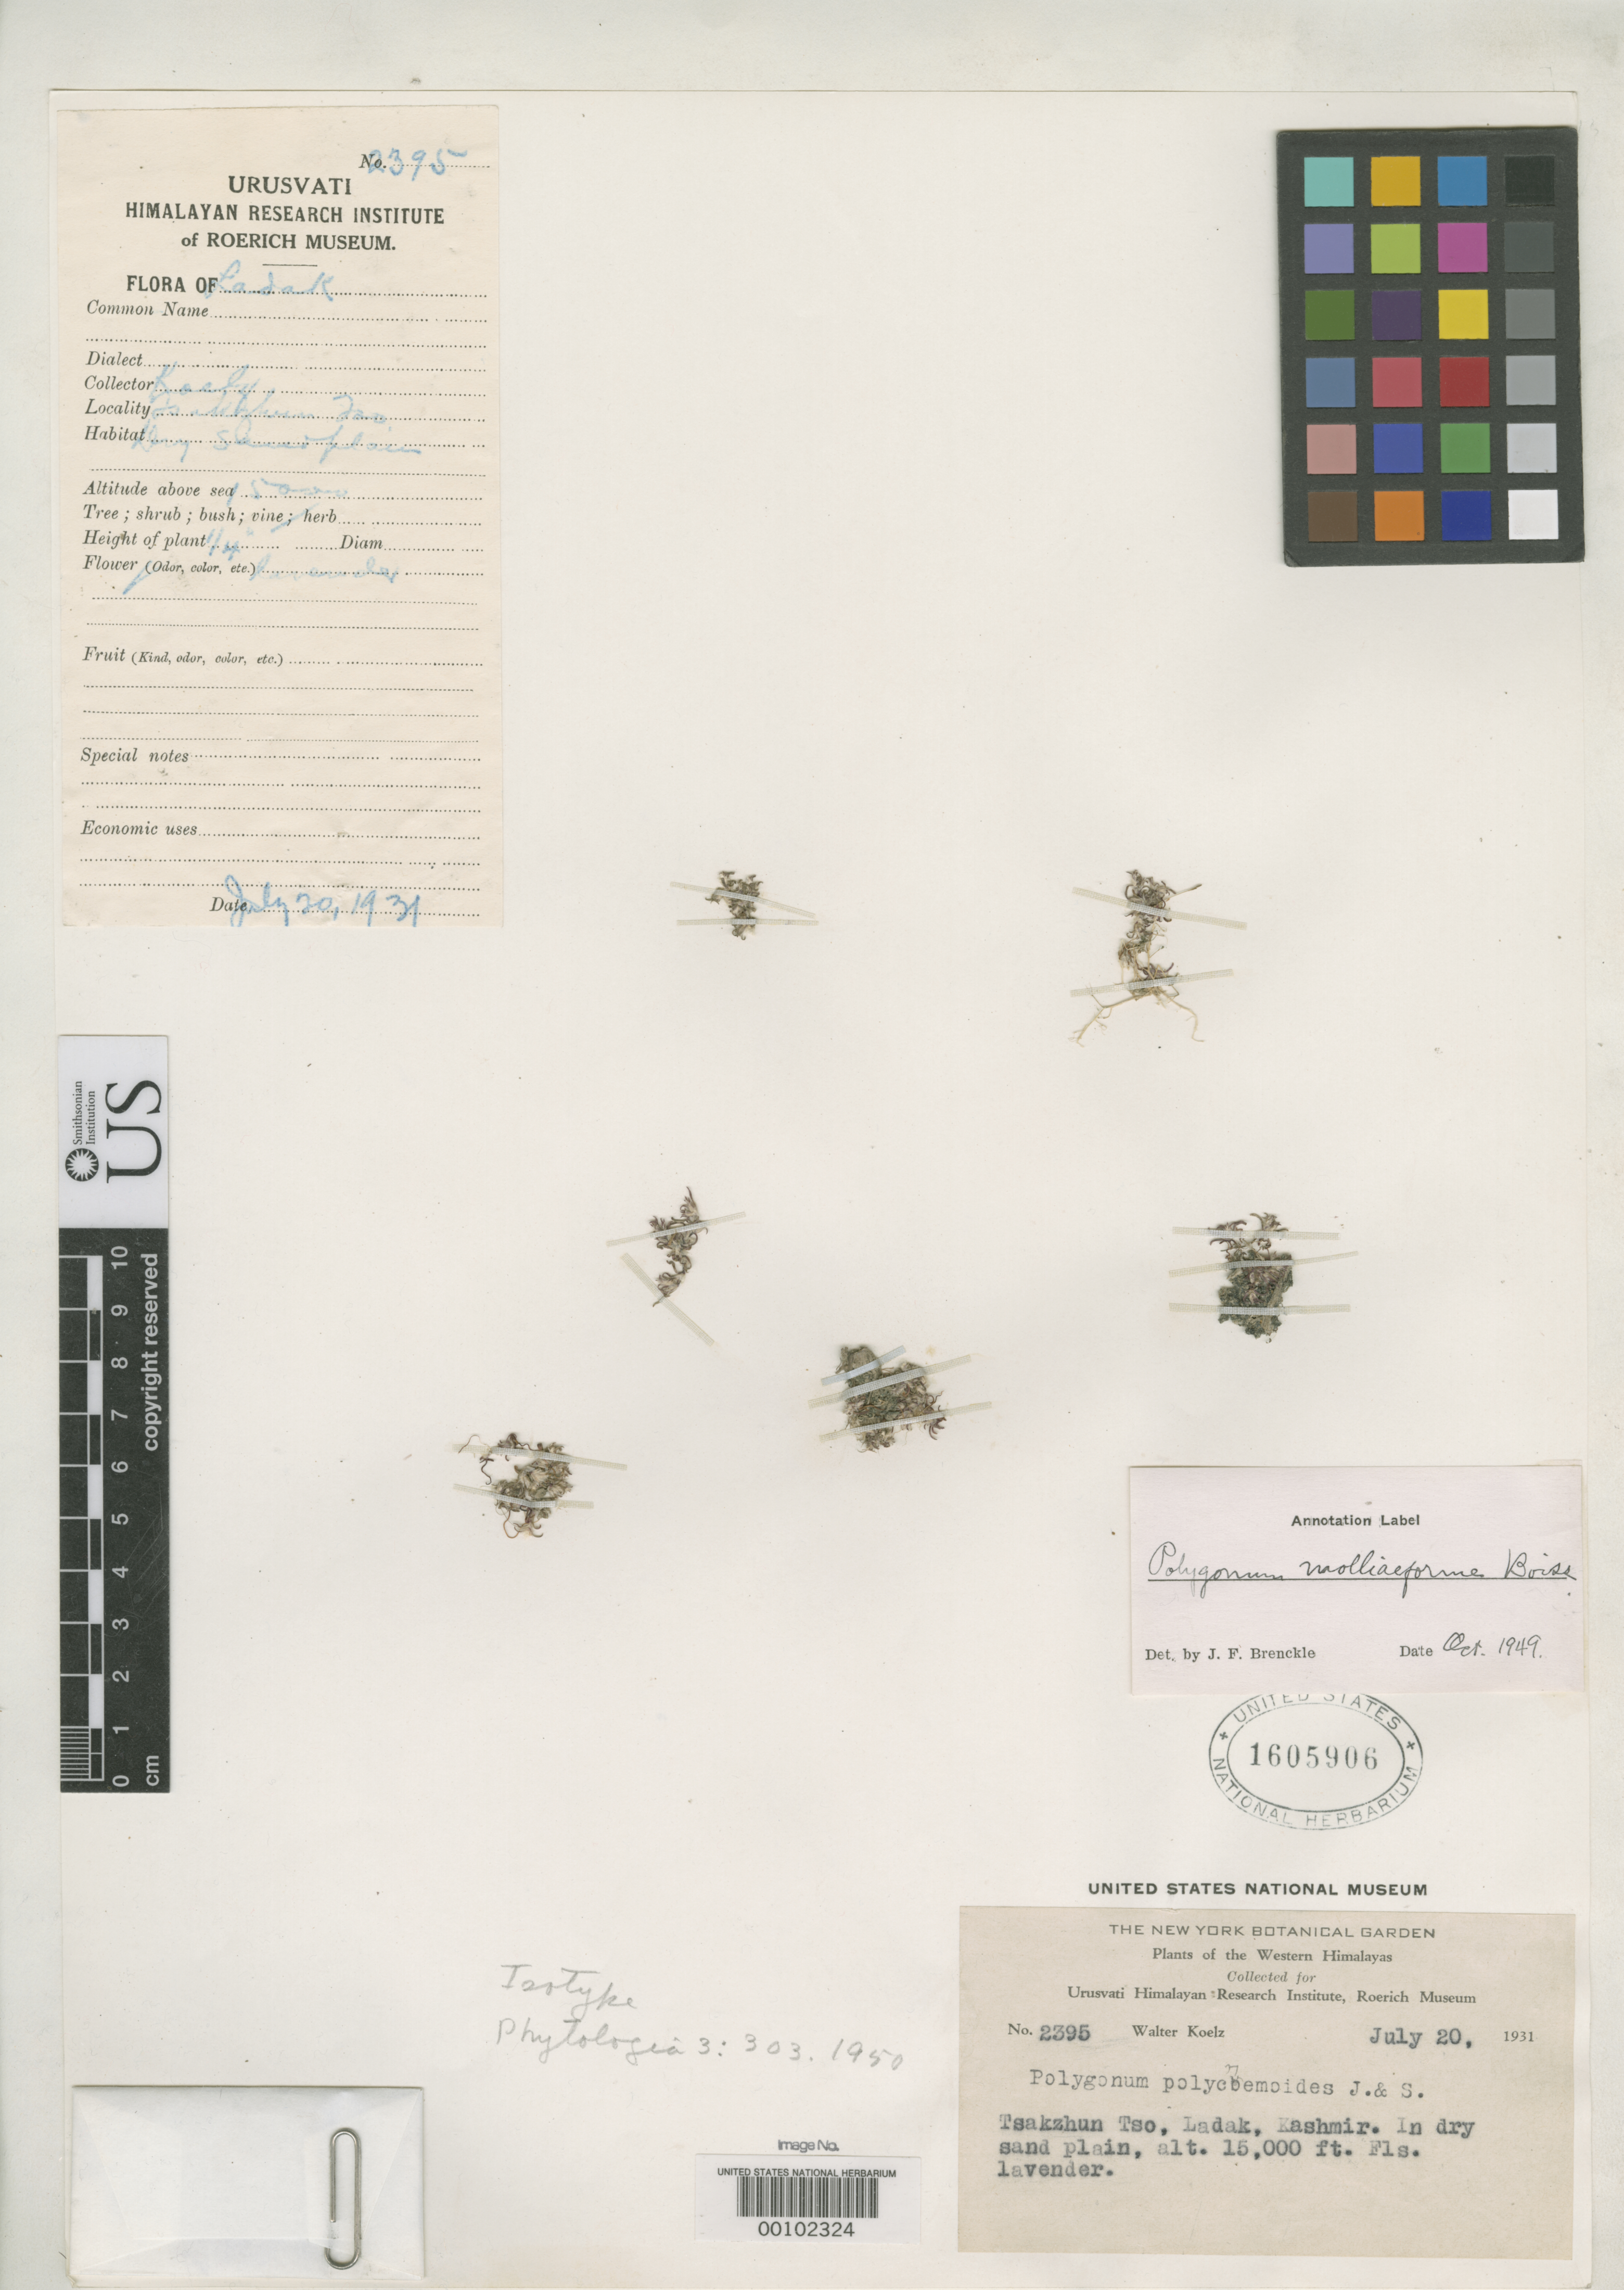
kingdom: Plantae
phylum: Tracheophyta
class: Magnoliopsida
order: Caryophyllales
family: Polygonaceae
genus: Polygonum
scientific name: Polygonum molliiforme var. pygmaeum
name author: Brenckle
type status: Isotype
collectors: W. N. Koelz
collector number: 2395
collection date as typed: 20 Jul 1931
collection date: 1931-07-20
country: India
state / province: Ladakh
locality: Tsakzhum Tso, Ladak.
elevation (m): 4572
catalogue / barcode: US 1605906